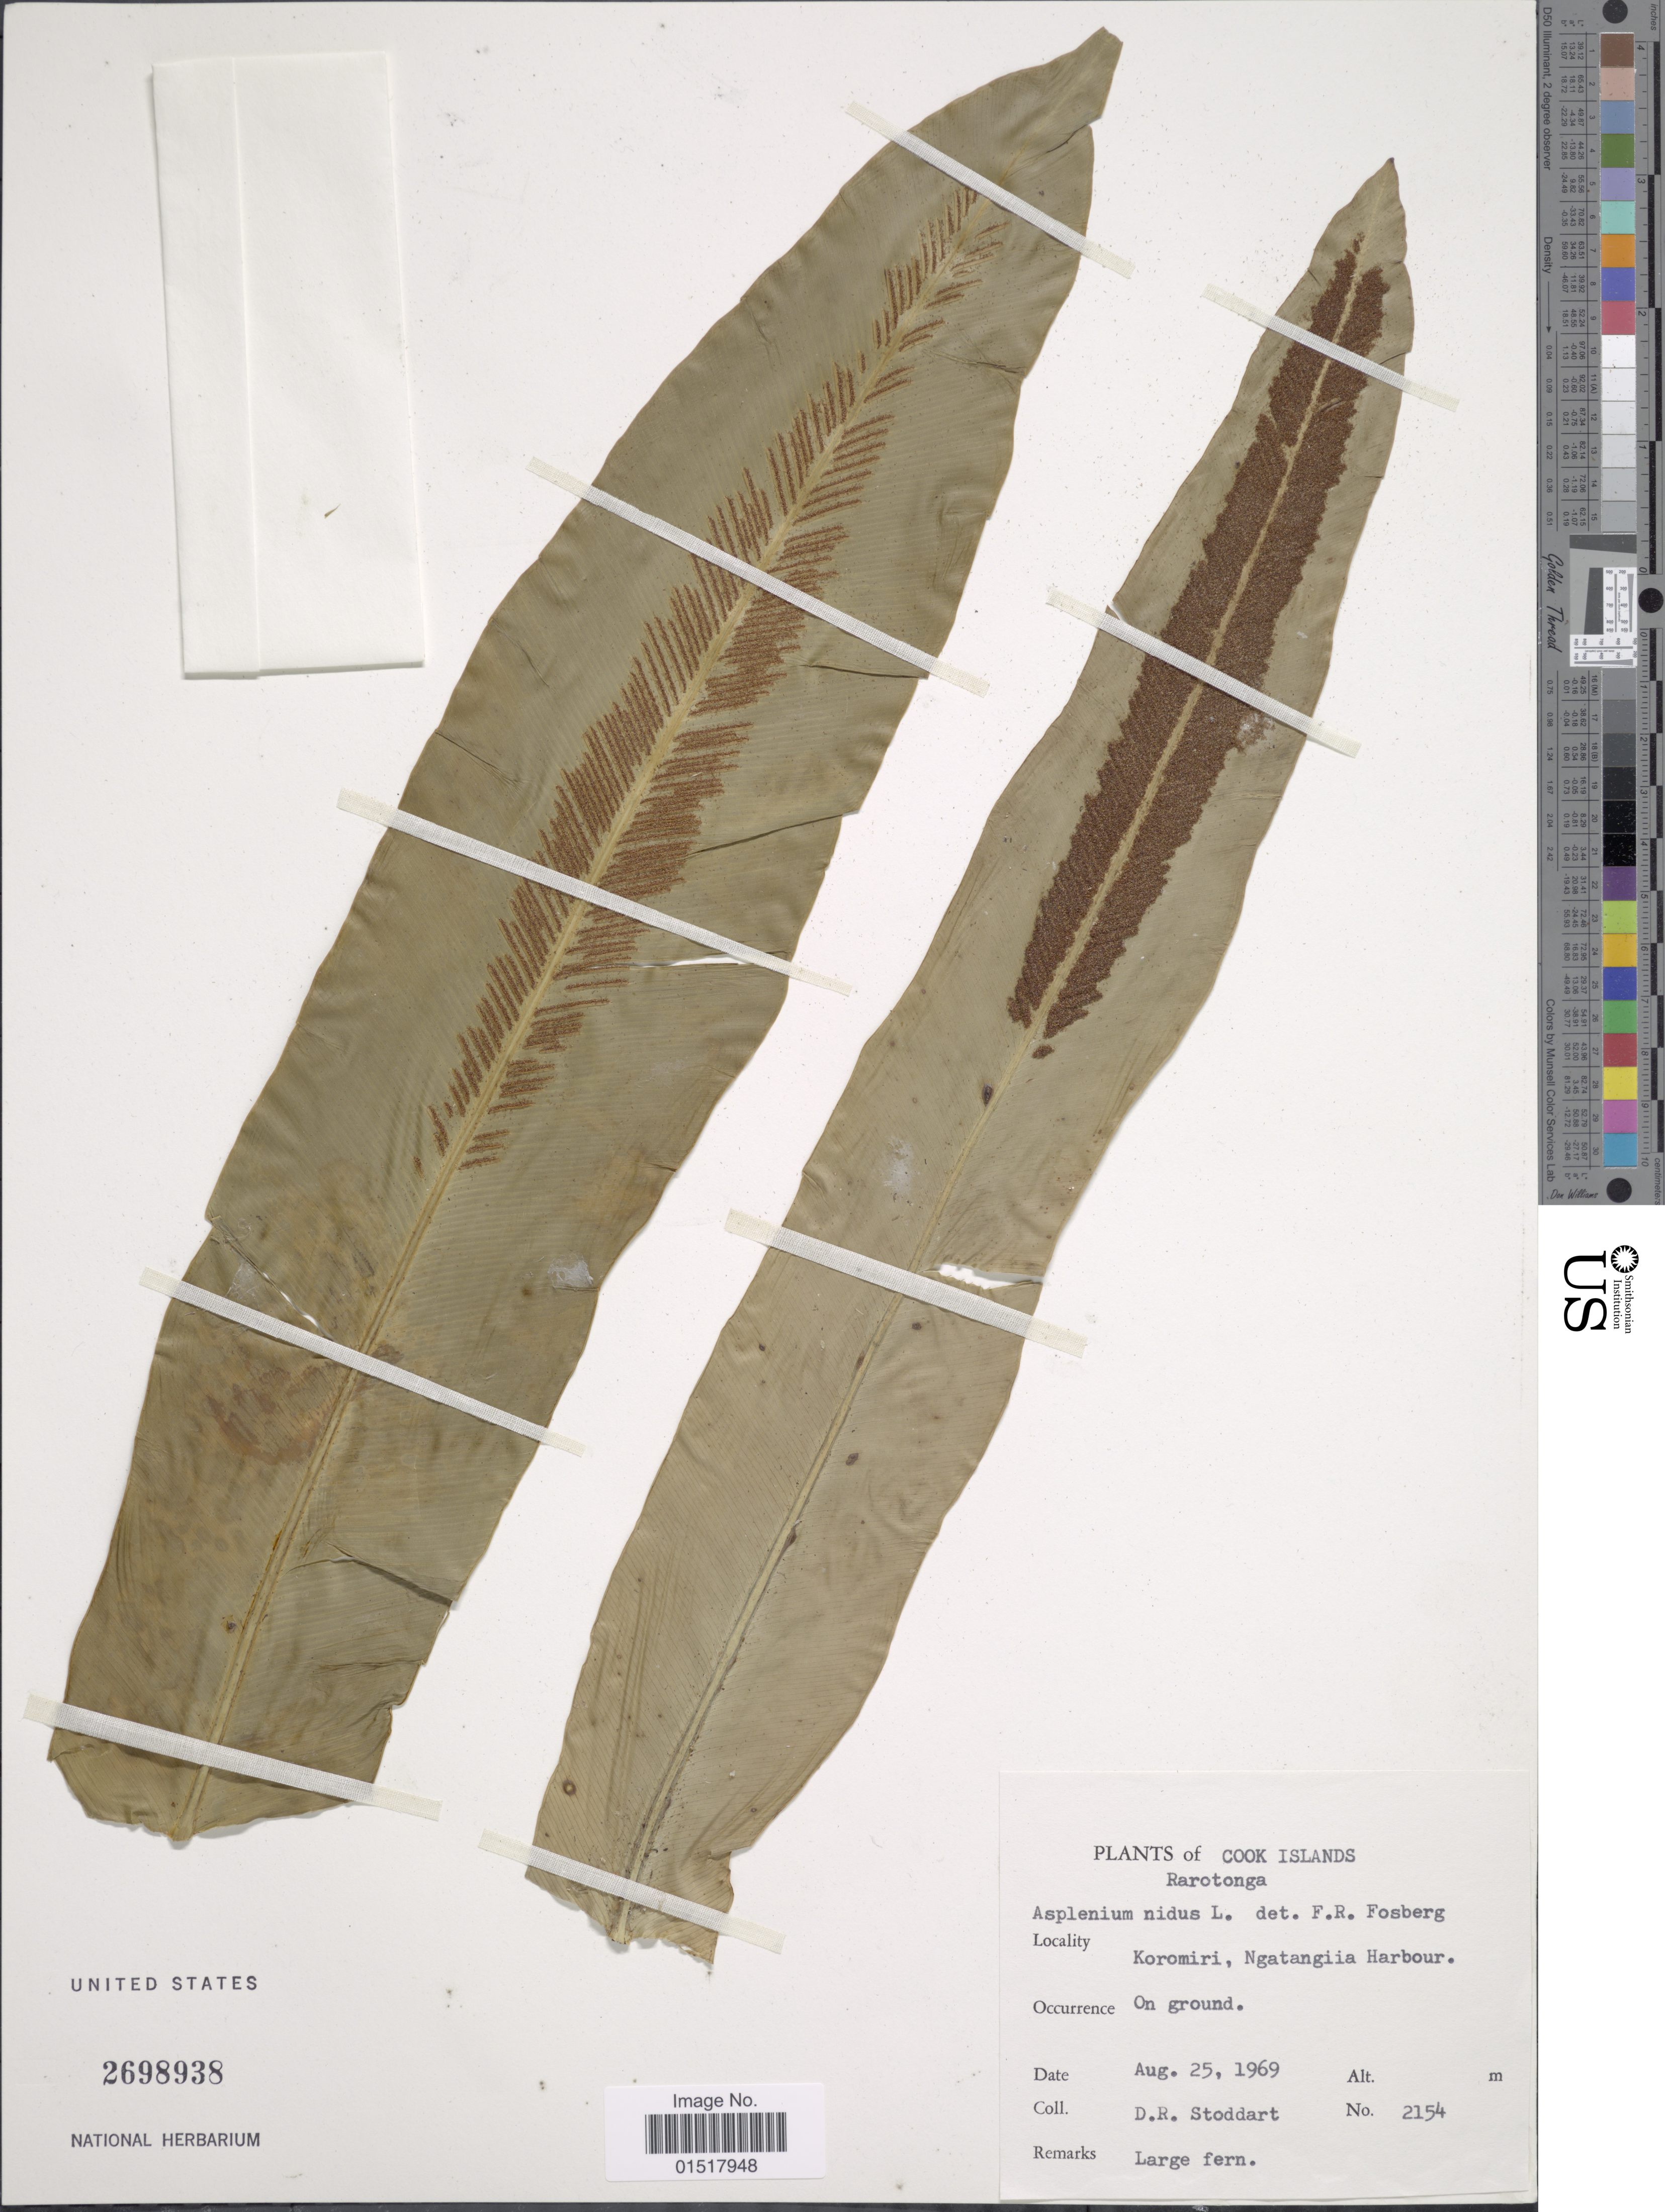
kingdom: Plantae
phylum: Tracheophyta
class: Polypodiopsida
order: Polypodiales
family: Aspleniaceae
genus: Asplenium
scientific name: Asplenium nidus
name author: L.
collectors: D. R. Stoddart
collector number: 2154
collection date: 1969-08-25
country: Cook Islands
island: Rarotonga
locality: Rarotonga. Koromiri, Ngatangiia Harbour.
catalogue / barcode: US 2698938